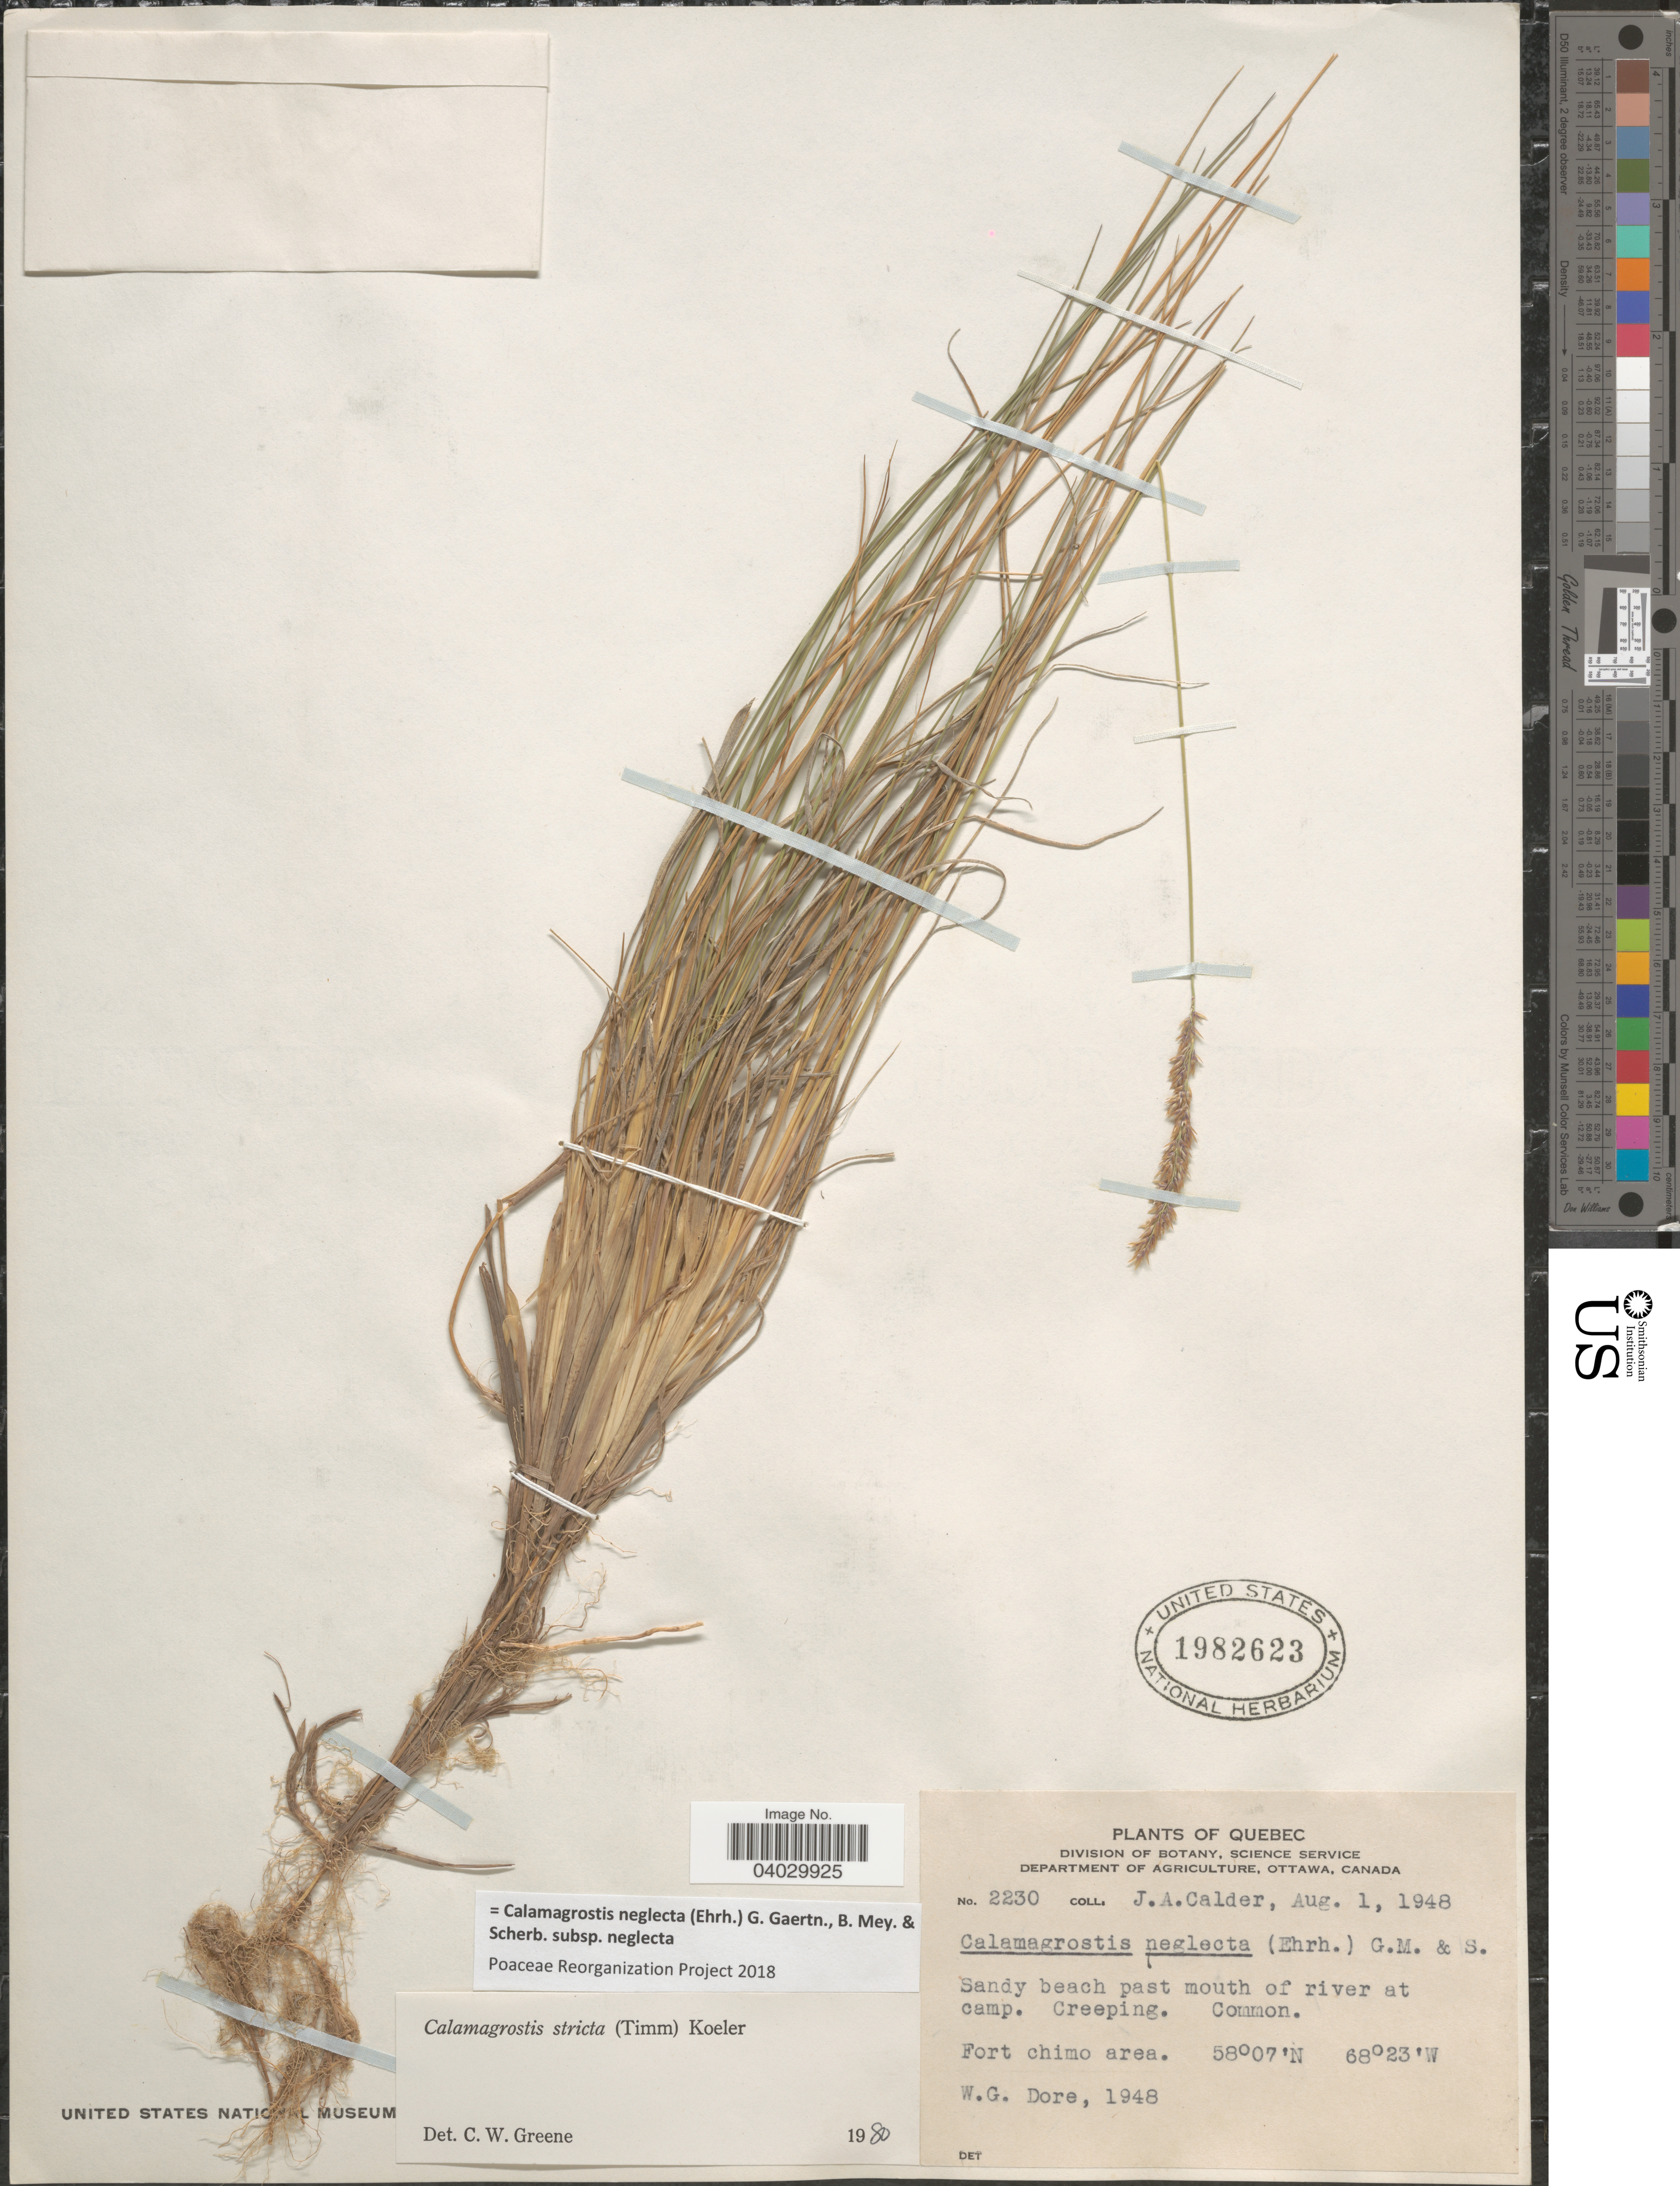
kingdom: Plantae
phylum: Tracheophyta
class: Liliopsida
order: Poales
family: Poaceae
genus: Calamagrostis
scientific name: Calamagrostis neglecta subsp. neglecta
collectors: J. A. Calder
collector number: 2230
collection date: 1948-08-01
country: Canada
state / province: Quebec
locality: Sandy beach past mouth of river at camp. Fort chimo area.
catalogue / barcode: US 1982623